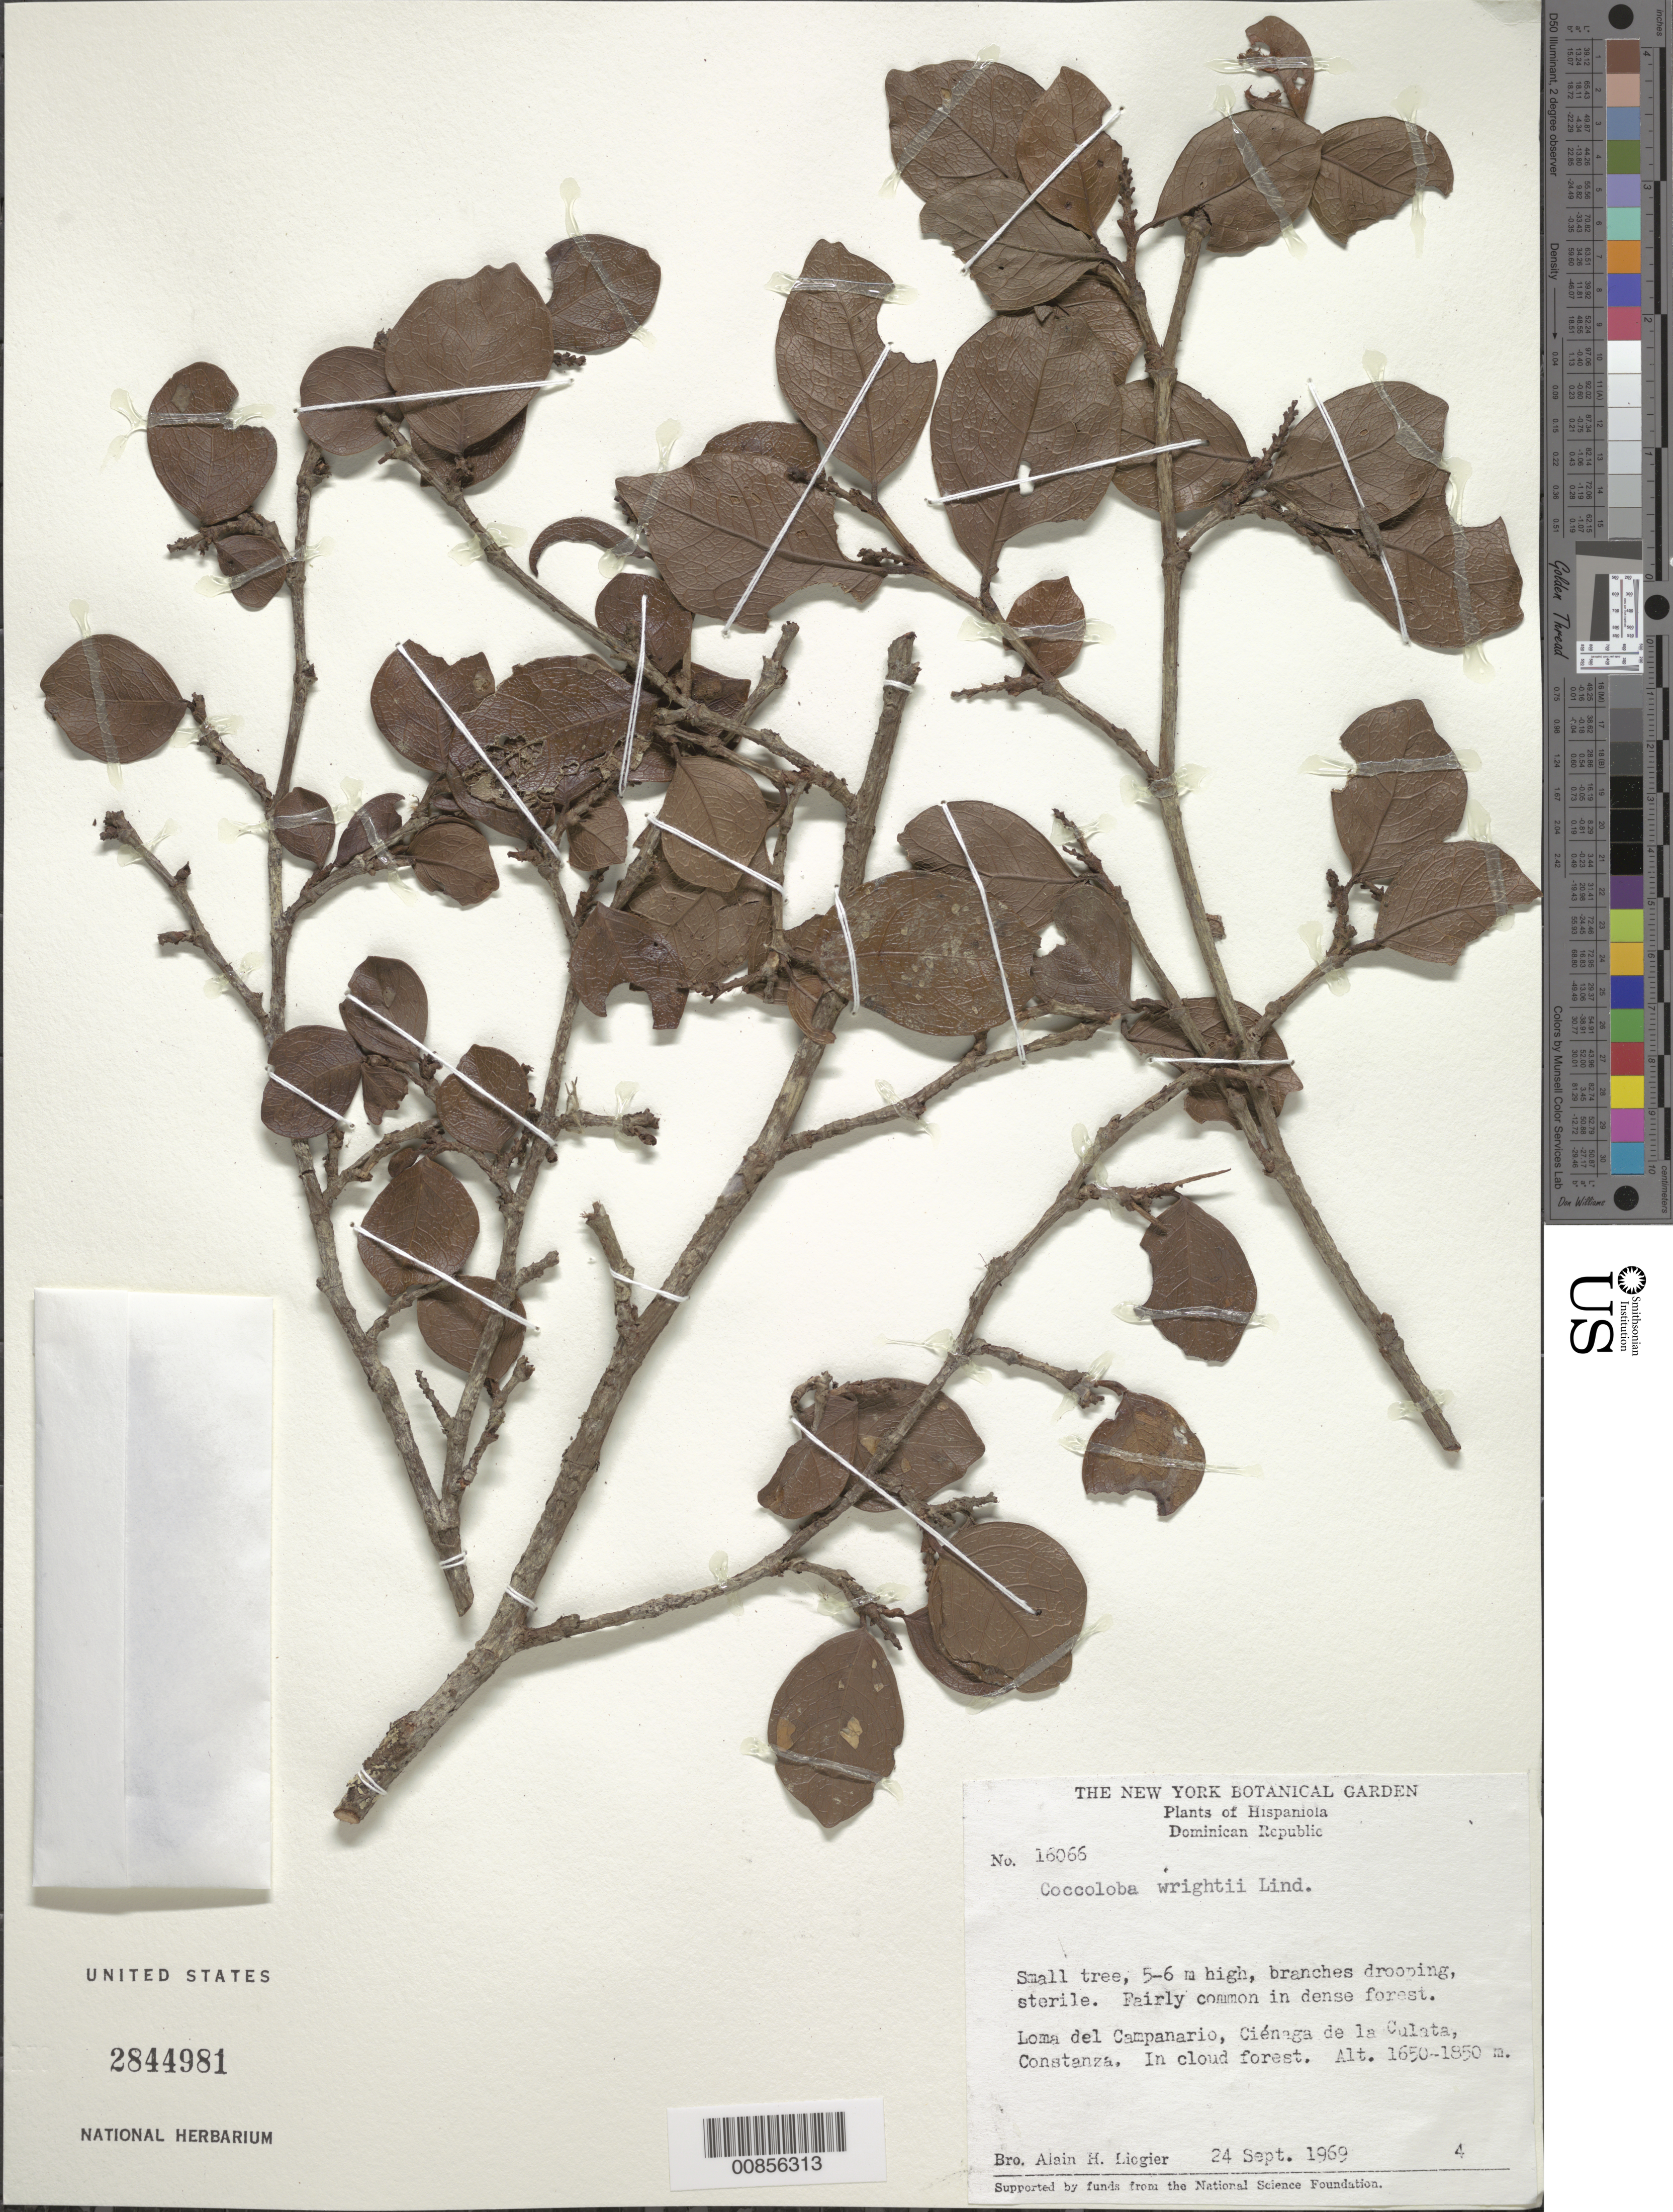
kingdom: Plantae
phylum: Tracheophyta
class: Magnoliopsida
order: Caryophyllales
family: Polygonaceae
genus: Coccoloba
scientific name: Coccoloba wrightii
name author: Lindau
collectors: A. H. Liogier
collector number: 16066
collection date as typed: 24 Sep 1969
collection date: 1969-09-24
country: Dominican Republic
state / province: La Vega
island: Hispaniola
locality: Loma del Campanario, Ciénaga de la Culata, Constanza.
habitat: In cloud forest. Fairly common in dense forest.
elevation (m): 1650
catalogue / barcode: US 2844981